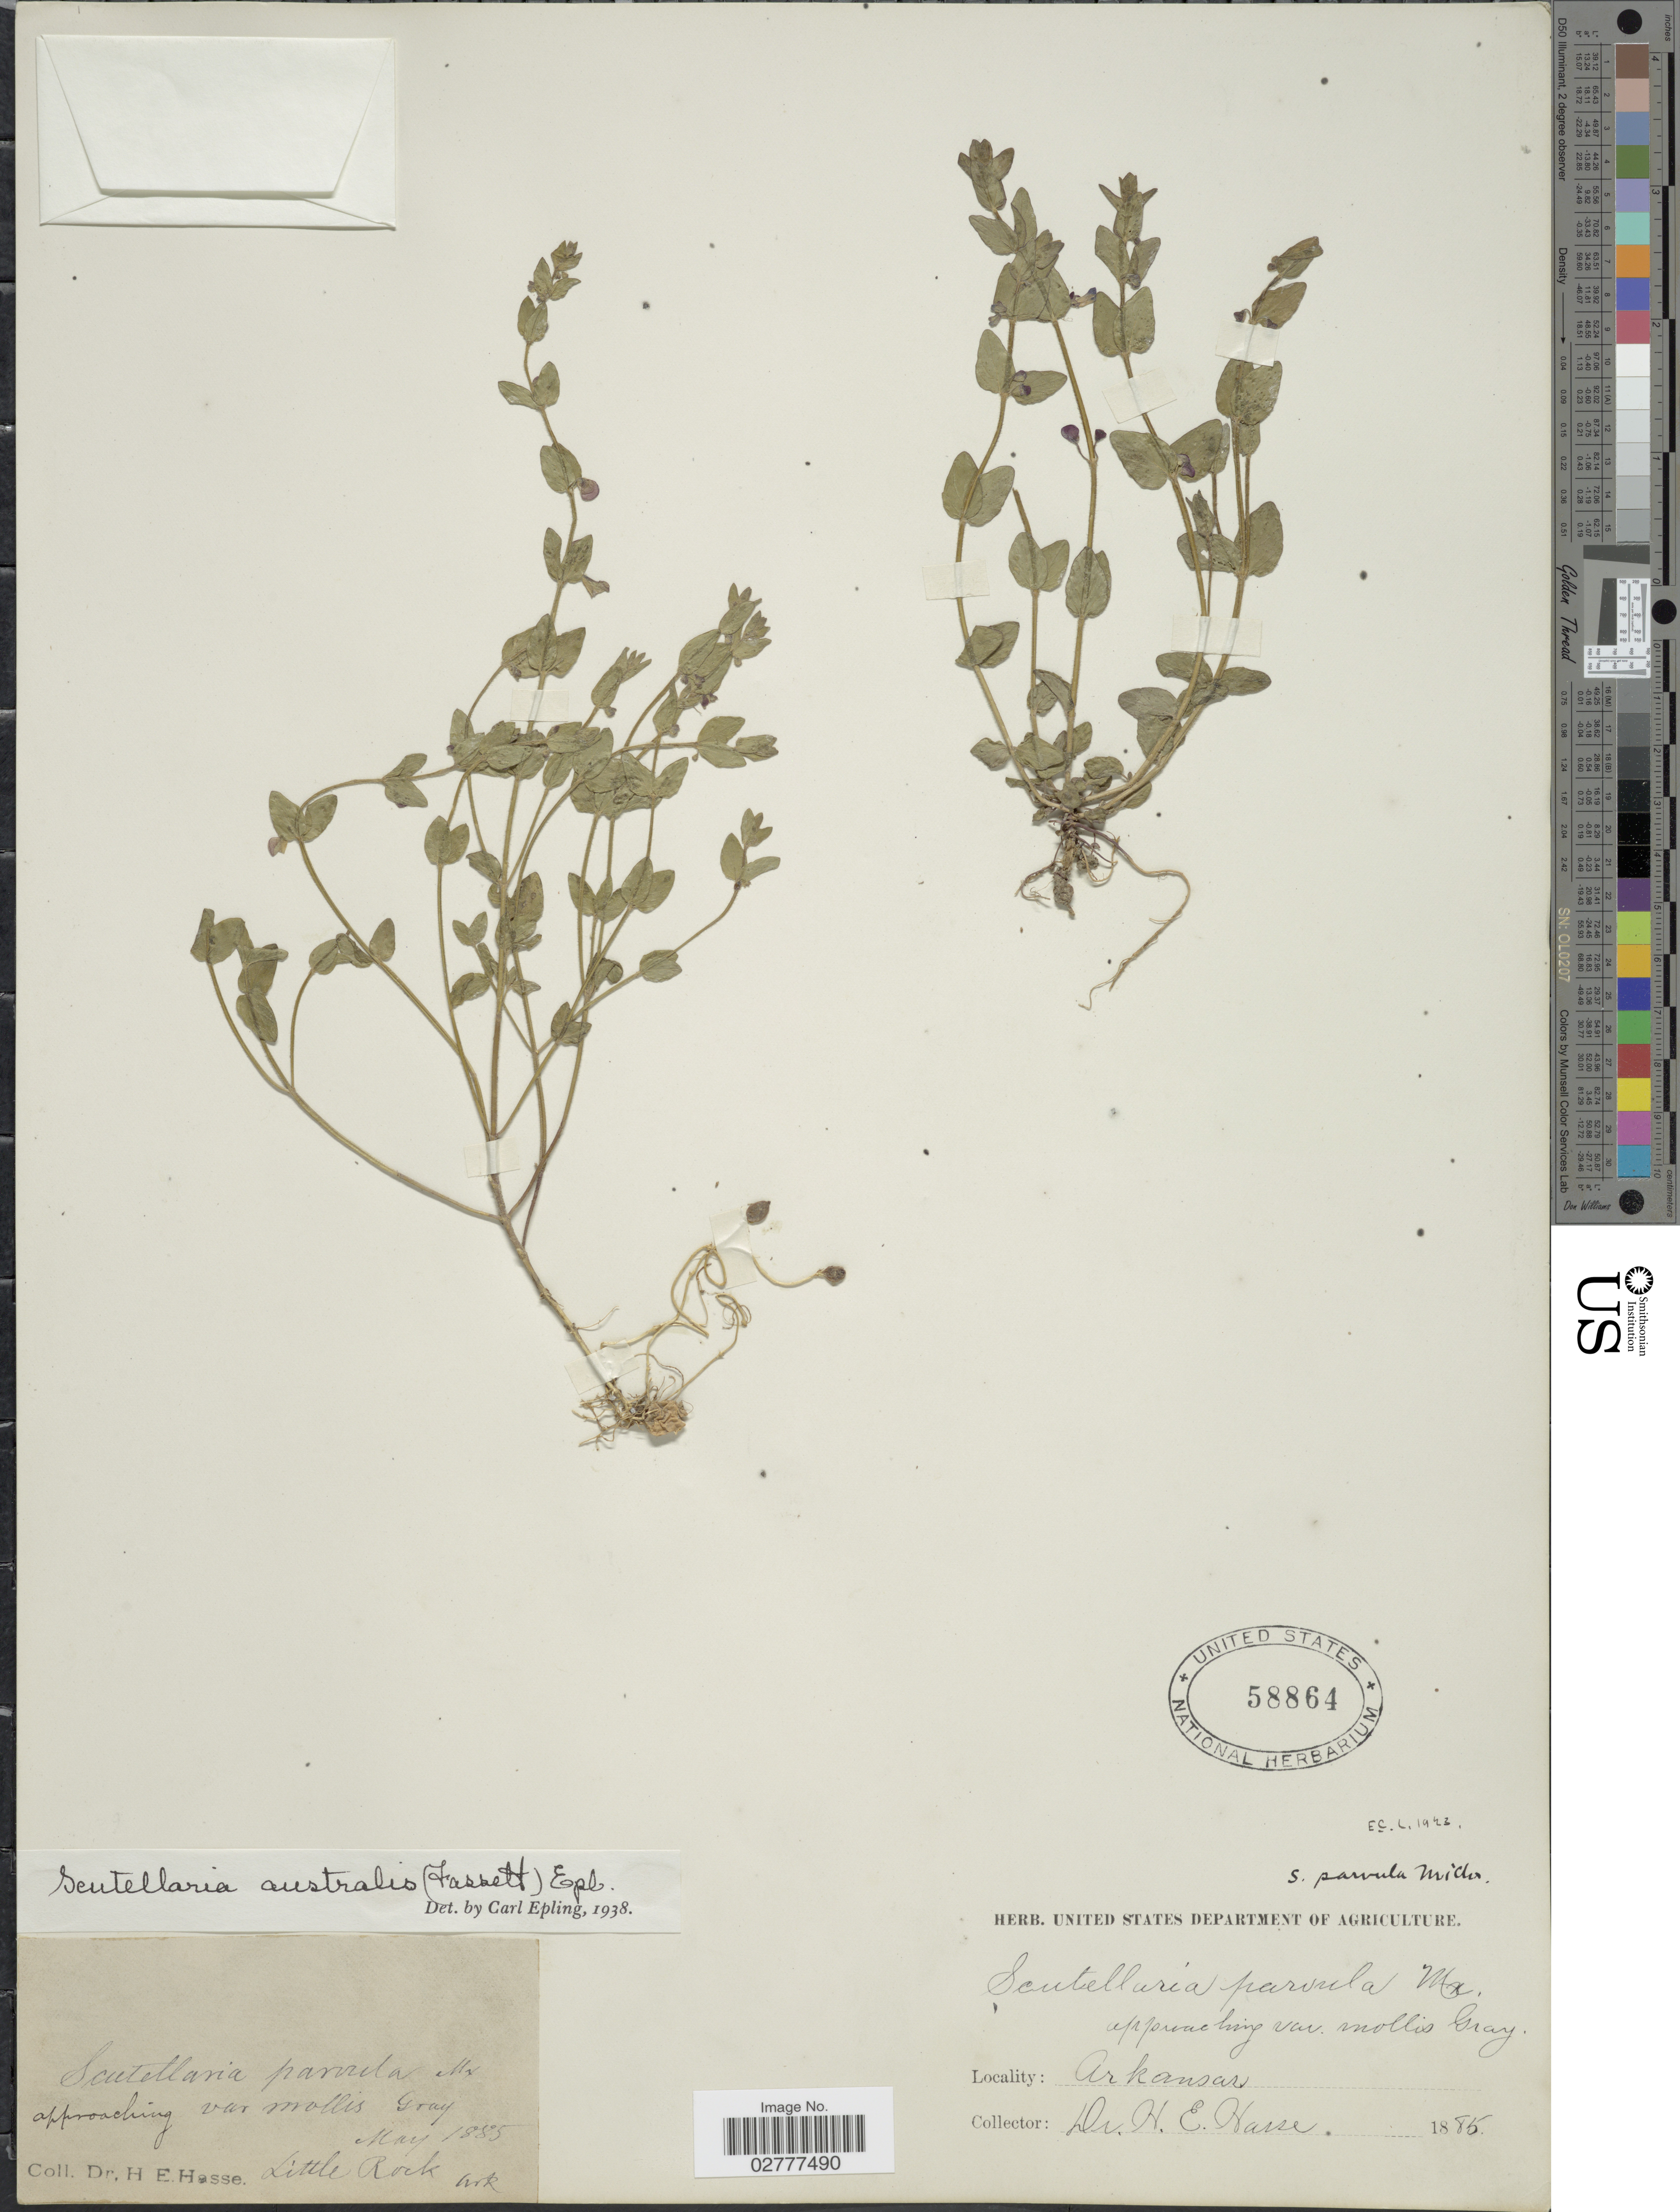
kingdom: Plantae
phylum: Tracheophyta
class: Magnoliopsida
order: Lamiales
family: Lamiaceae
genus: Scutellaria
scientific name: Scutellaria australis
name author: (Fassett) Epling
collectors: H. E. Hasse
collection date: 1885-05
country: United States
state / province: Arkansas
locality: Little Rock, Ark.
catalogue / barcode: US 58864